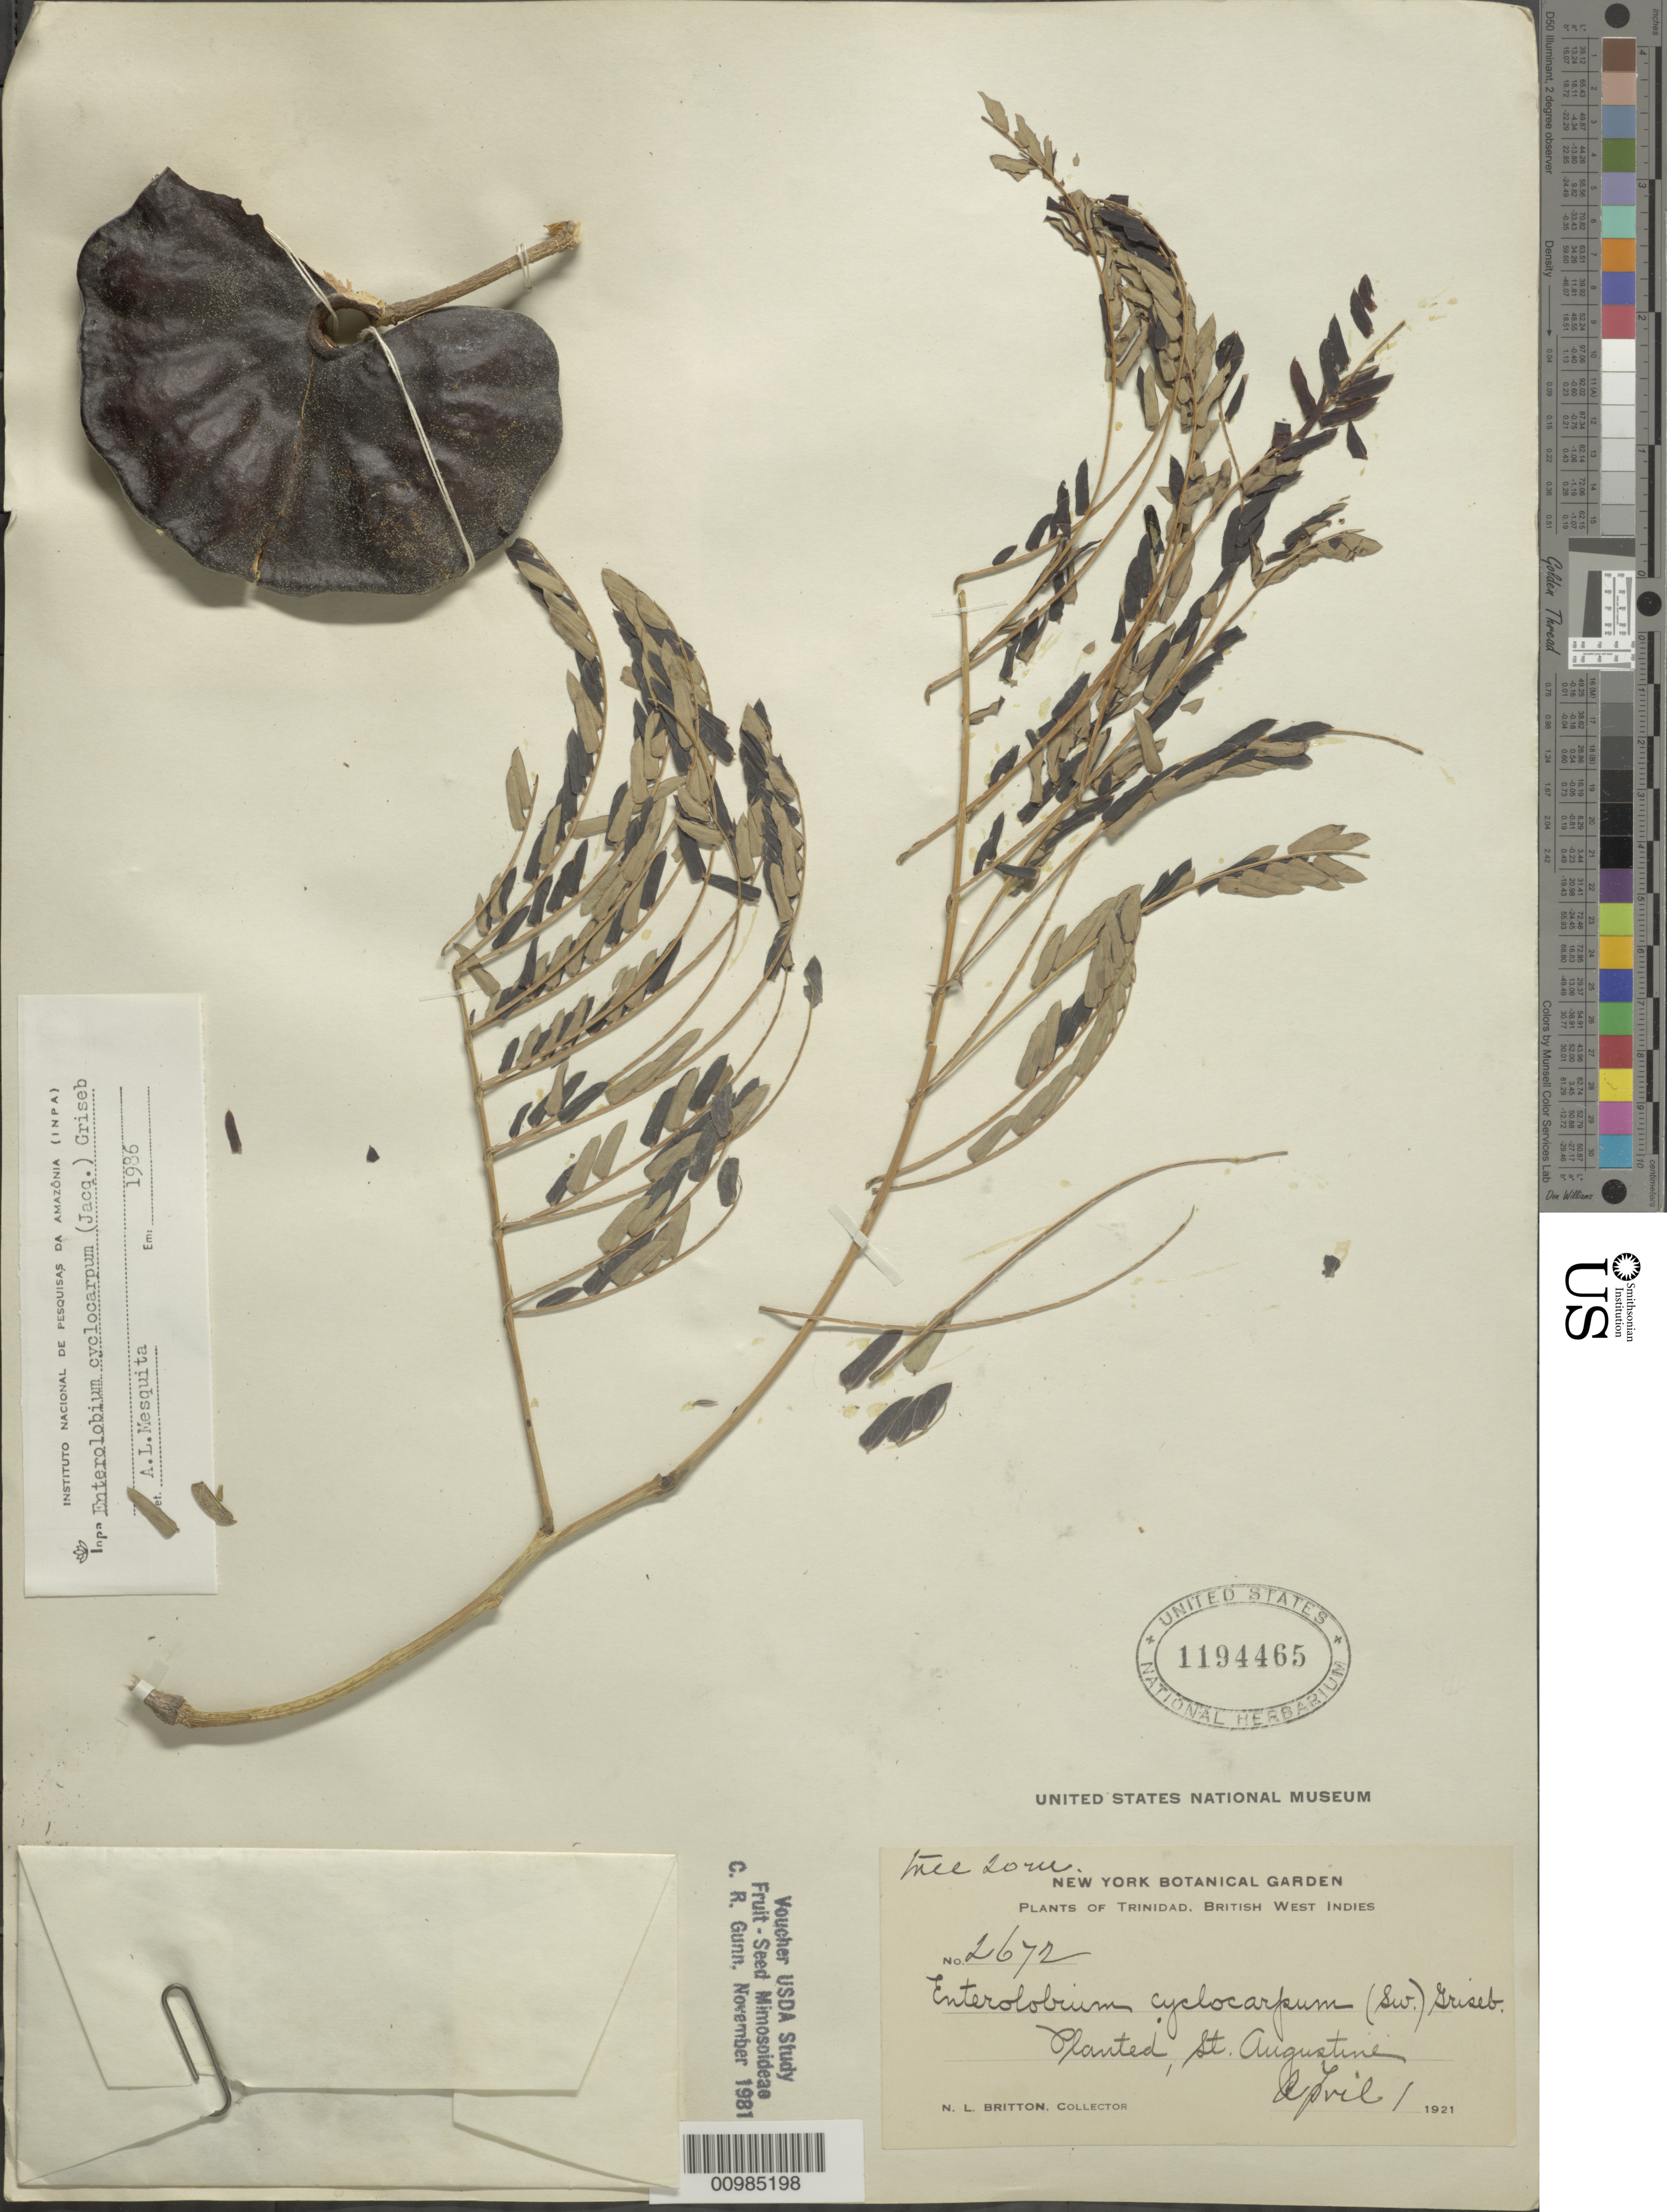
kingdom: Plantae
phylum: Tracheophyta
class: Magnoliopsida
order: Fabales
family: Fabaceae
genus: Enterolobium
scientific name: Enterolobium cyclocarpum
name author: (Jacq.) Griseb.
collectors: N. Britton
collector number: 2672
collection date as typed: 01 Apr 1921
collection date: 1921-04-01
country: Trinidad and Tobago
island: Trinidad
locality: Planted, St. Augustine.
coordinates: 0 N, 0 E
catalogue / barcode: US 1194465